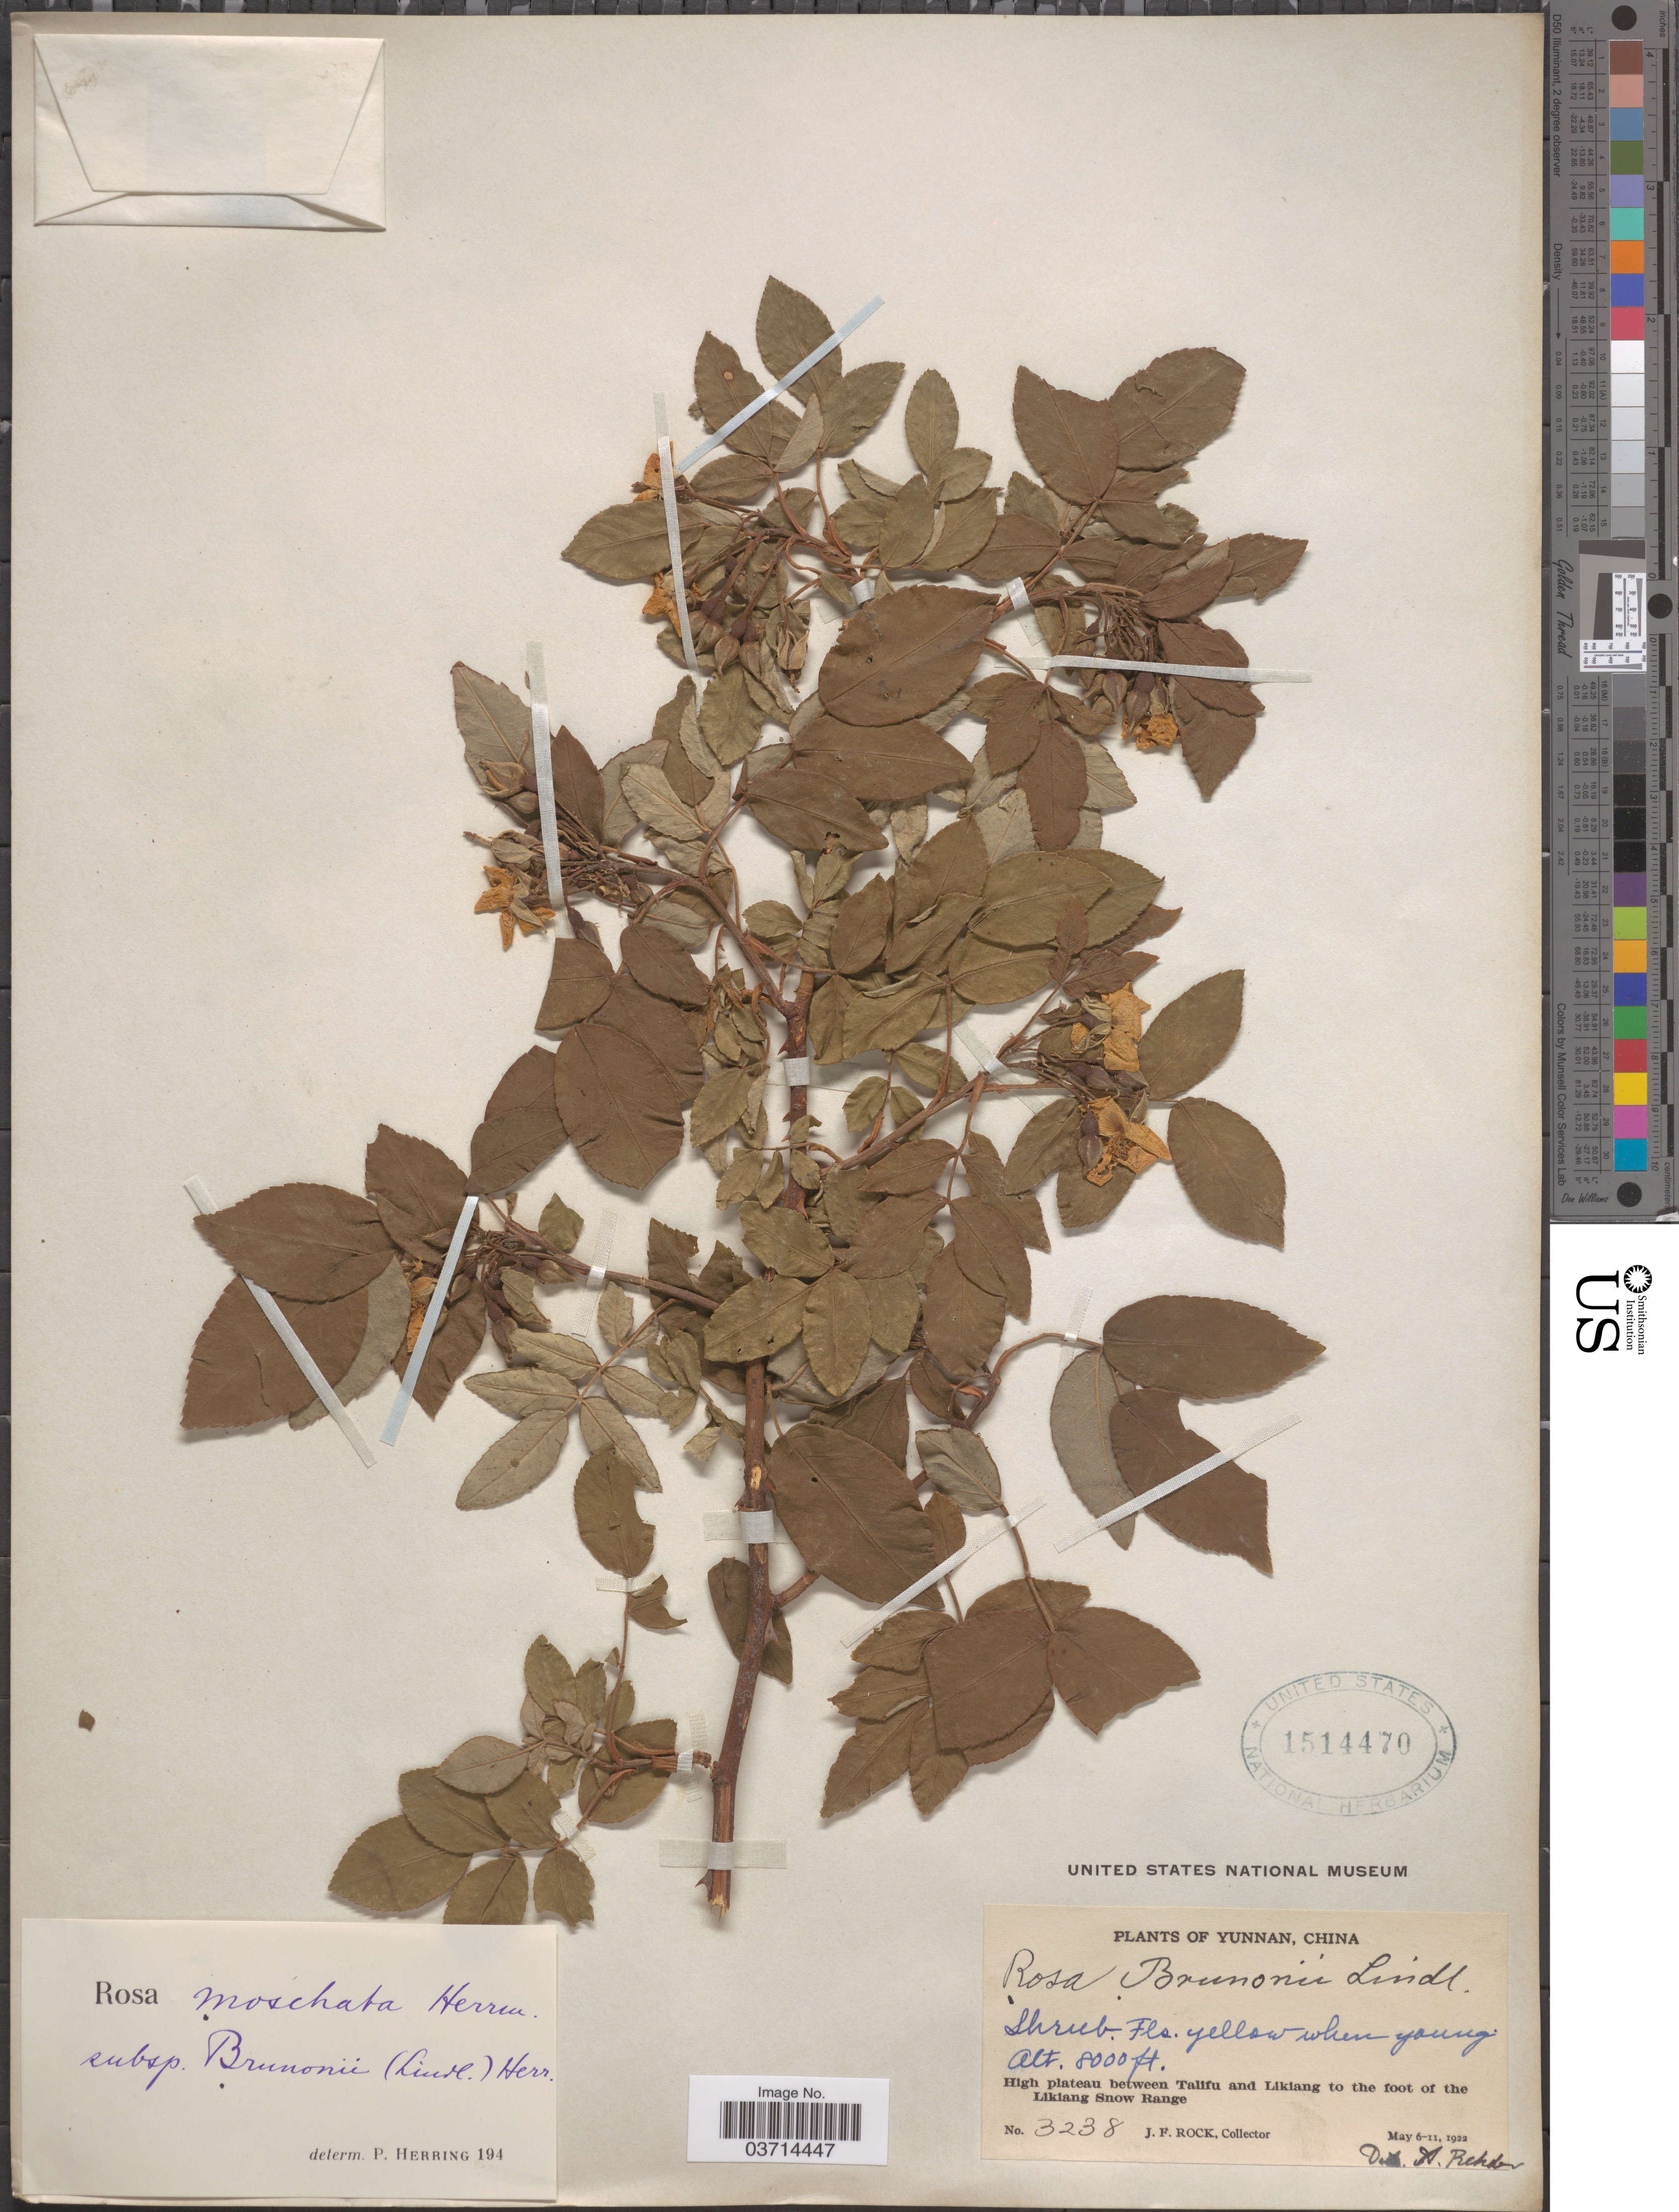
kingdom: Plantae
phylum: Tracheophyta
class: Magnoliopsida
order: Rosales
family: Rosaceae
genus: Rosa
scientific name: Rosa brunonii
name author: Lindl.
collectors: J. Rock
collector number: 3238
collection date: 1922-05-06/1922-05-11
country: China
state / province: Yunnan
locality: High plateau between Talifu and Likiang to the foot of the Likiang Snow Range.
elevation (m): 2438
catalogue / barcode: US 1514470